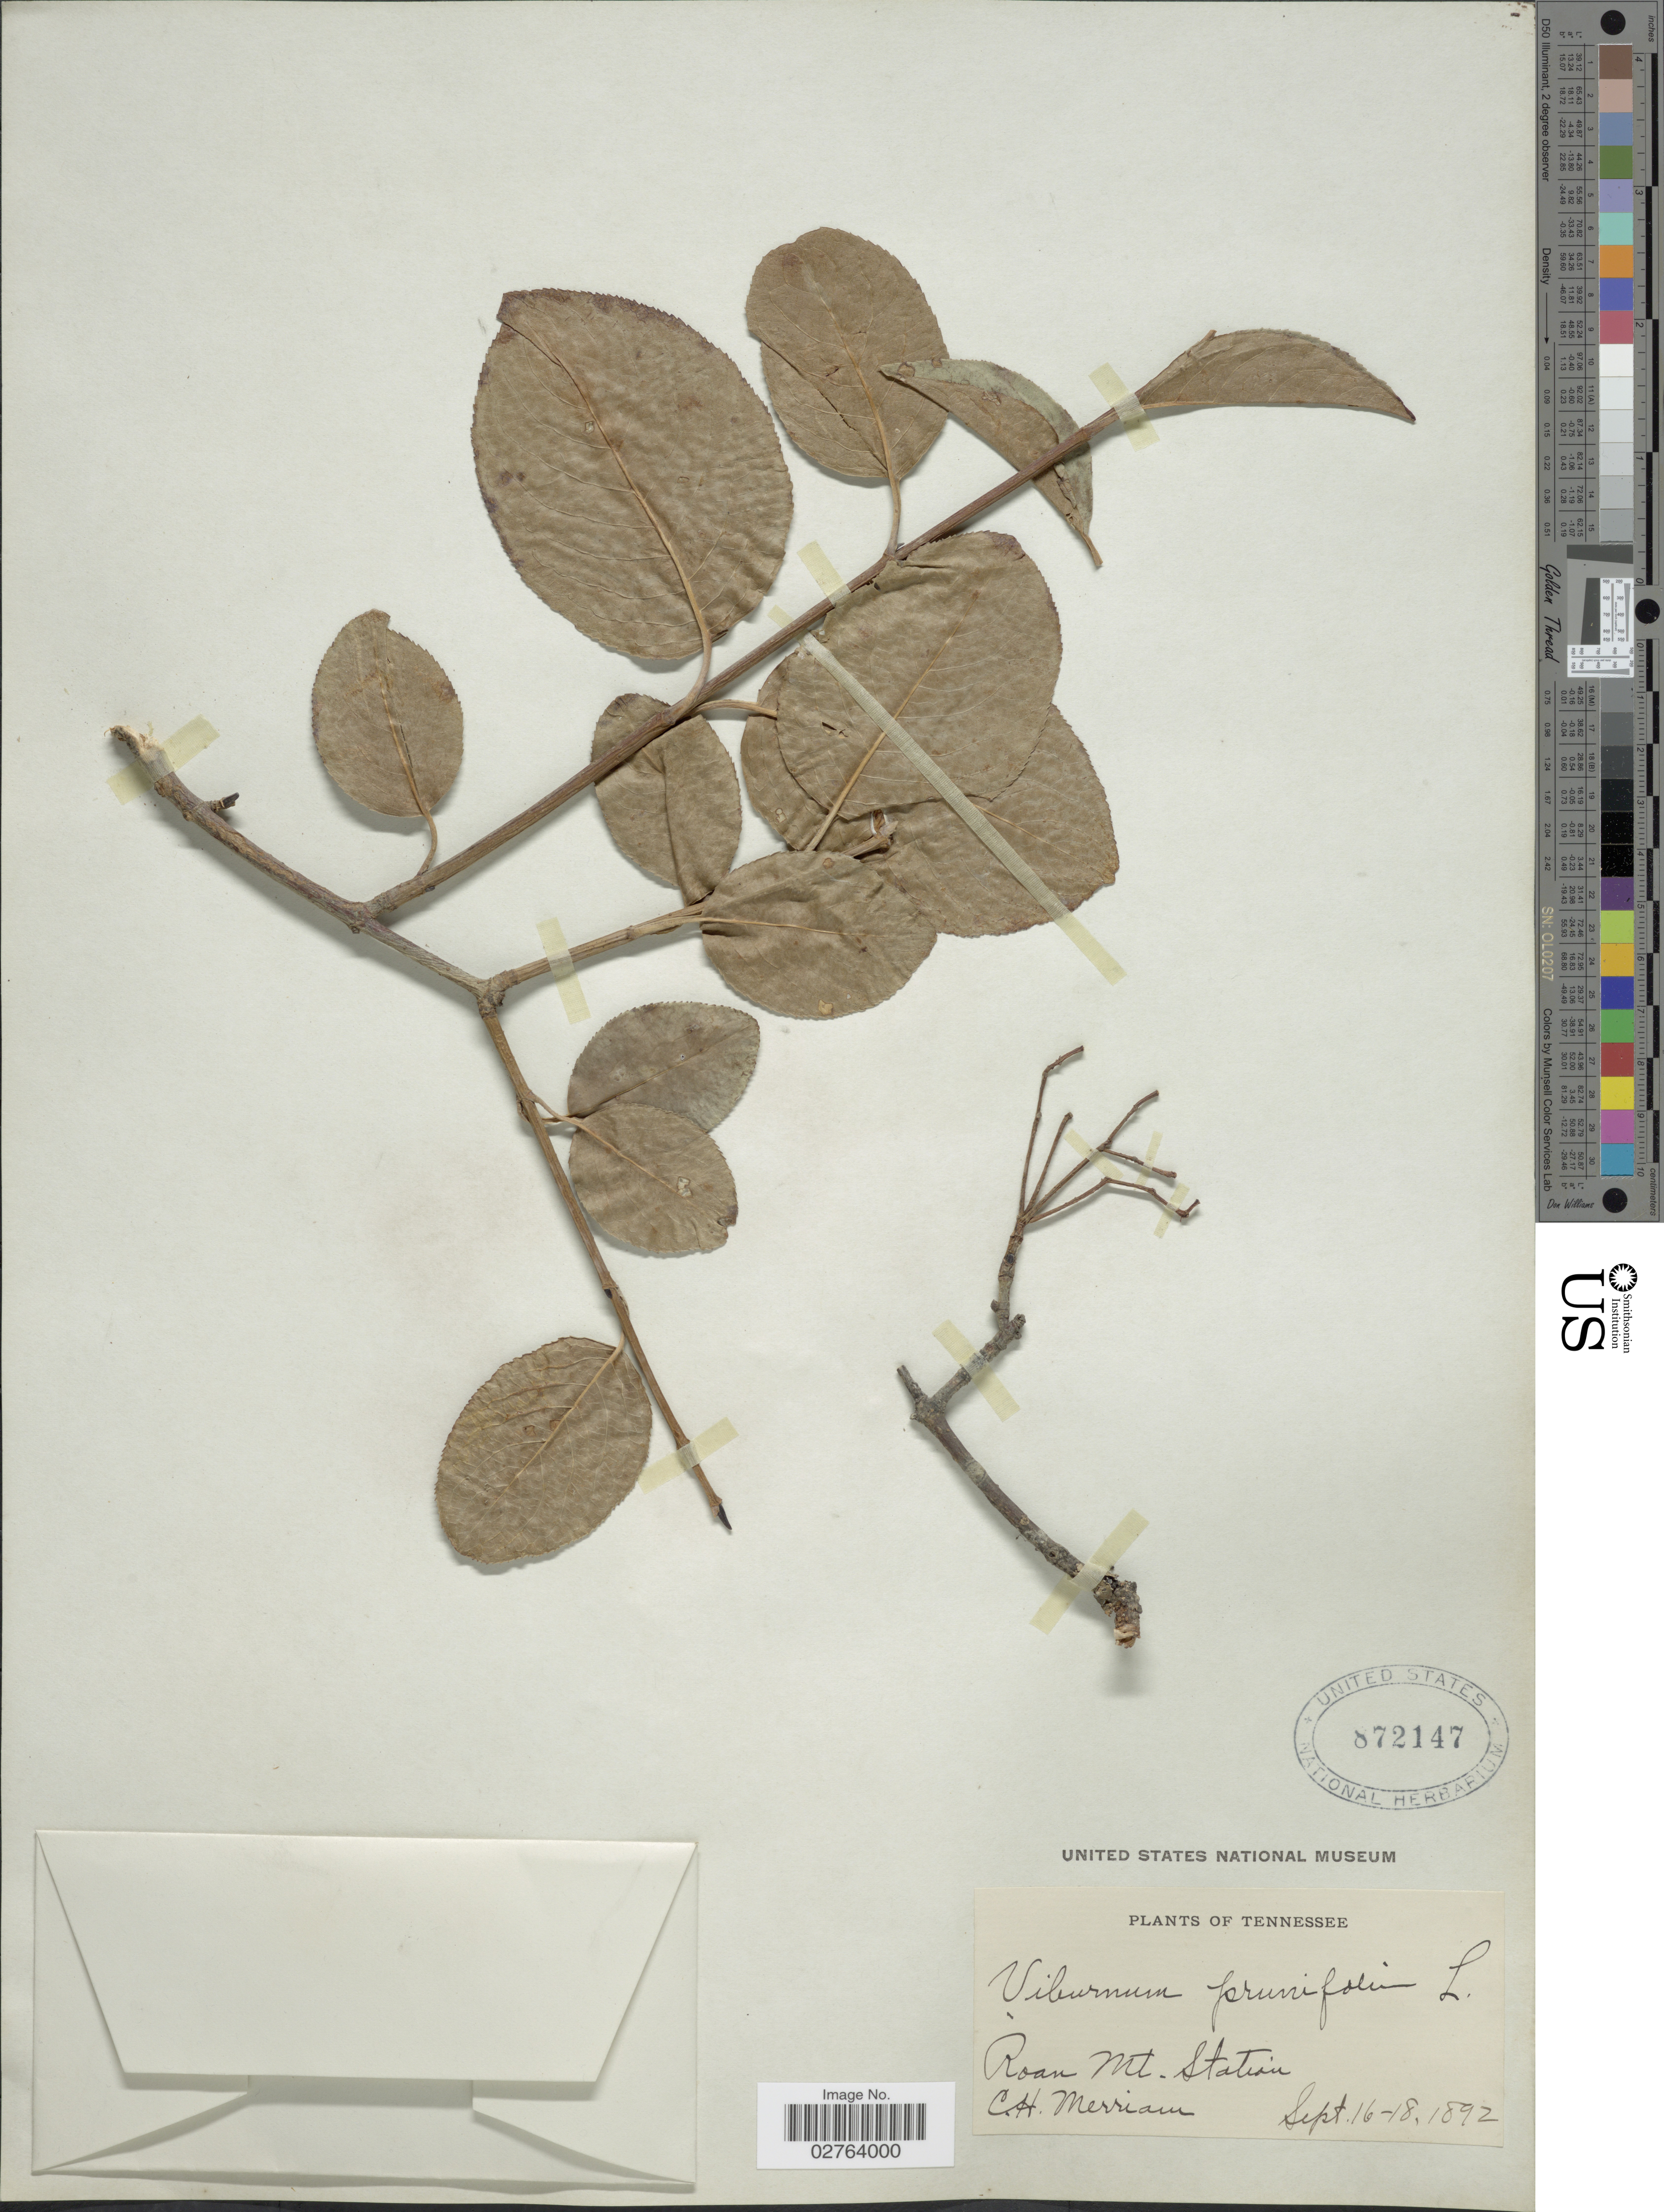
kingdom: Plantae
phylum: Tracheophyta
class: Magnoliopsida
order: Dipsacales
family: Viburnaceae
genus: Viburnum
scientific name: Viburnum prunifolium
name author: L.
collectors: C. Merriam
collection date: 1892-09-16/1892-09-18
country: United States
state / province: Tennessee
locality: Roan Mt. Station.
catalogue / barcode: US 872147